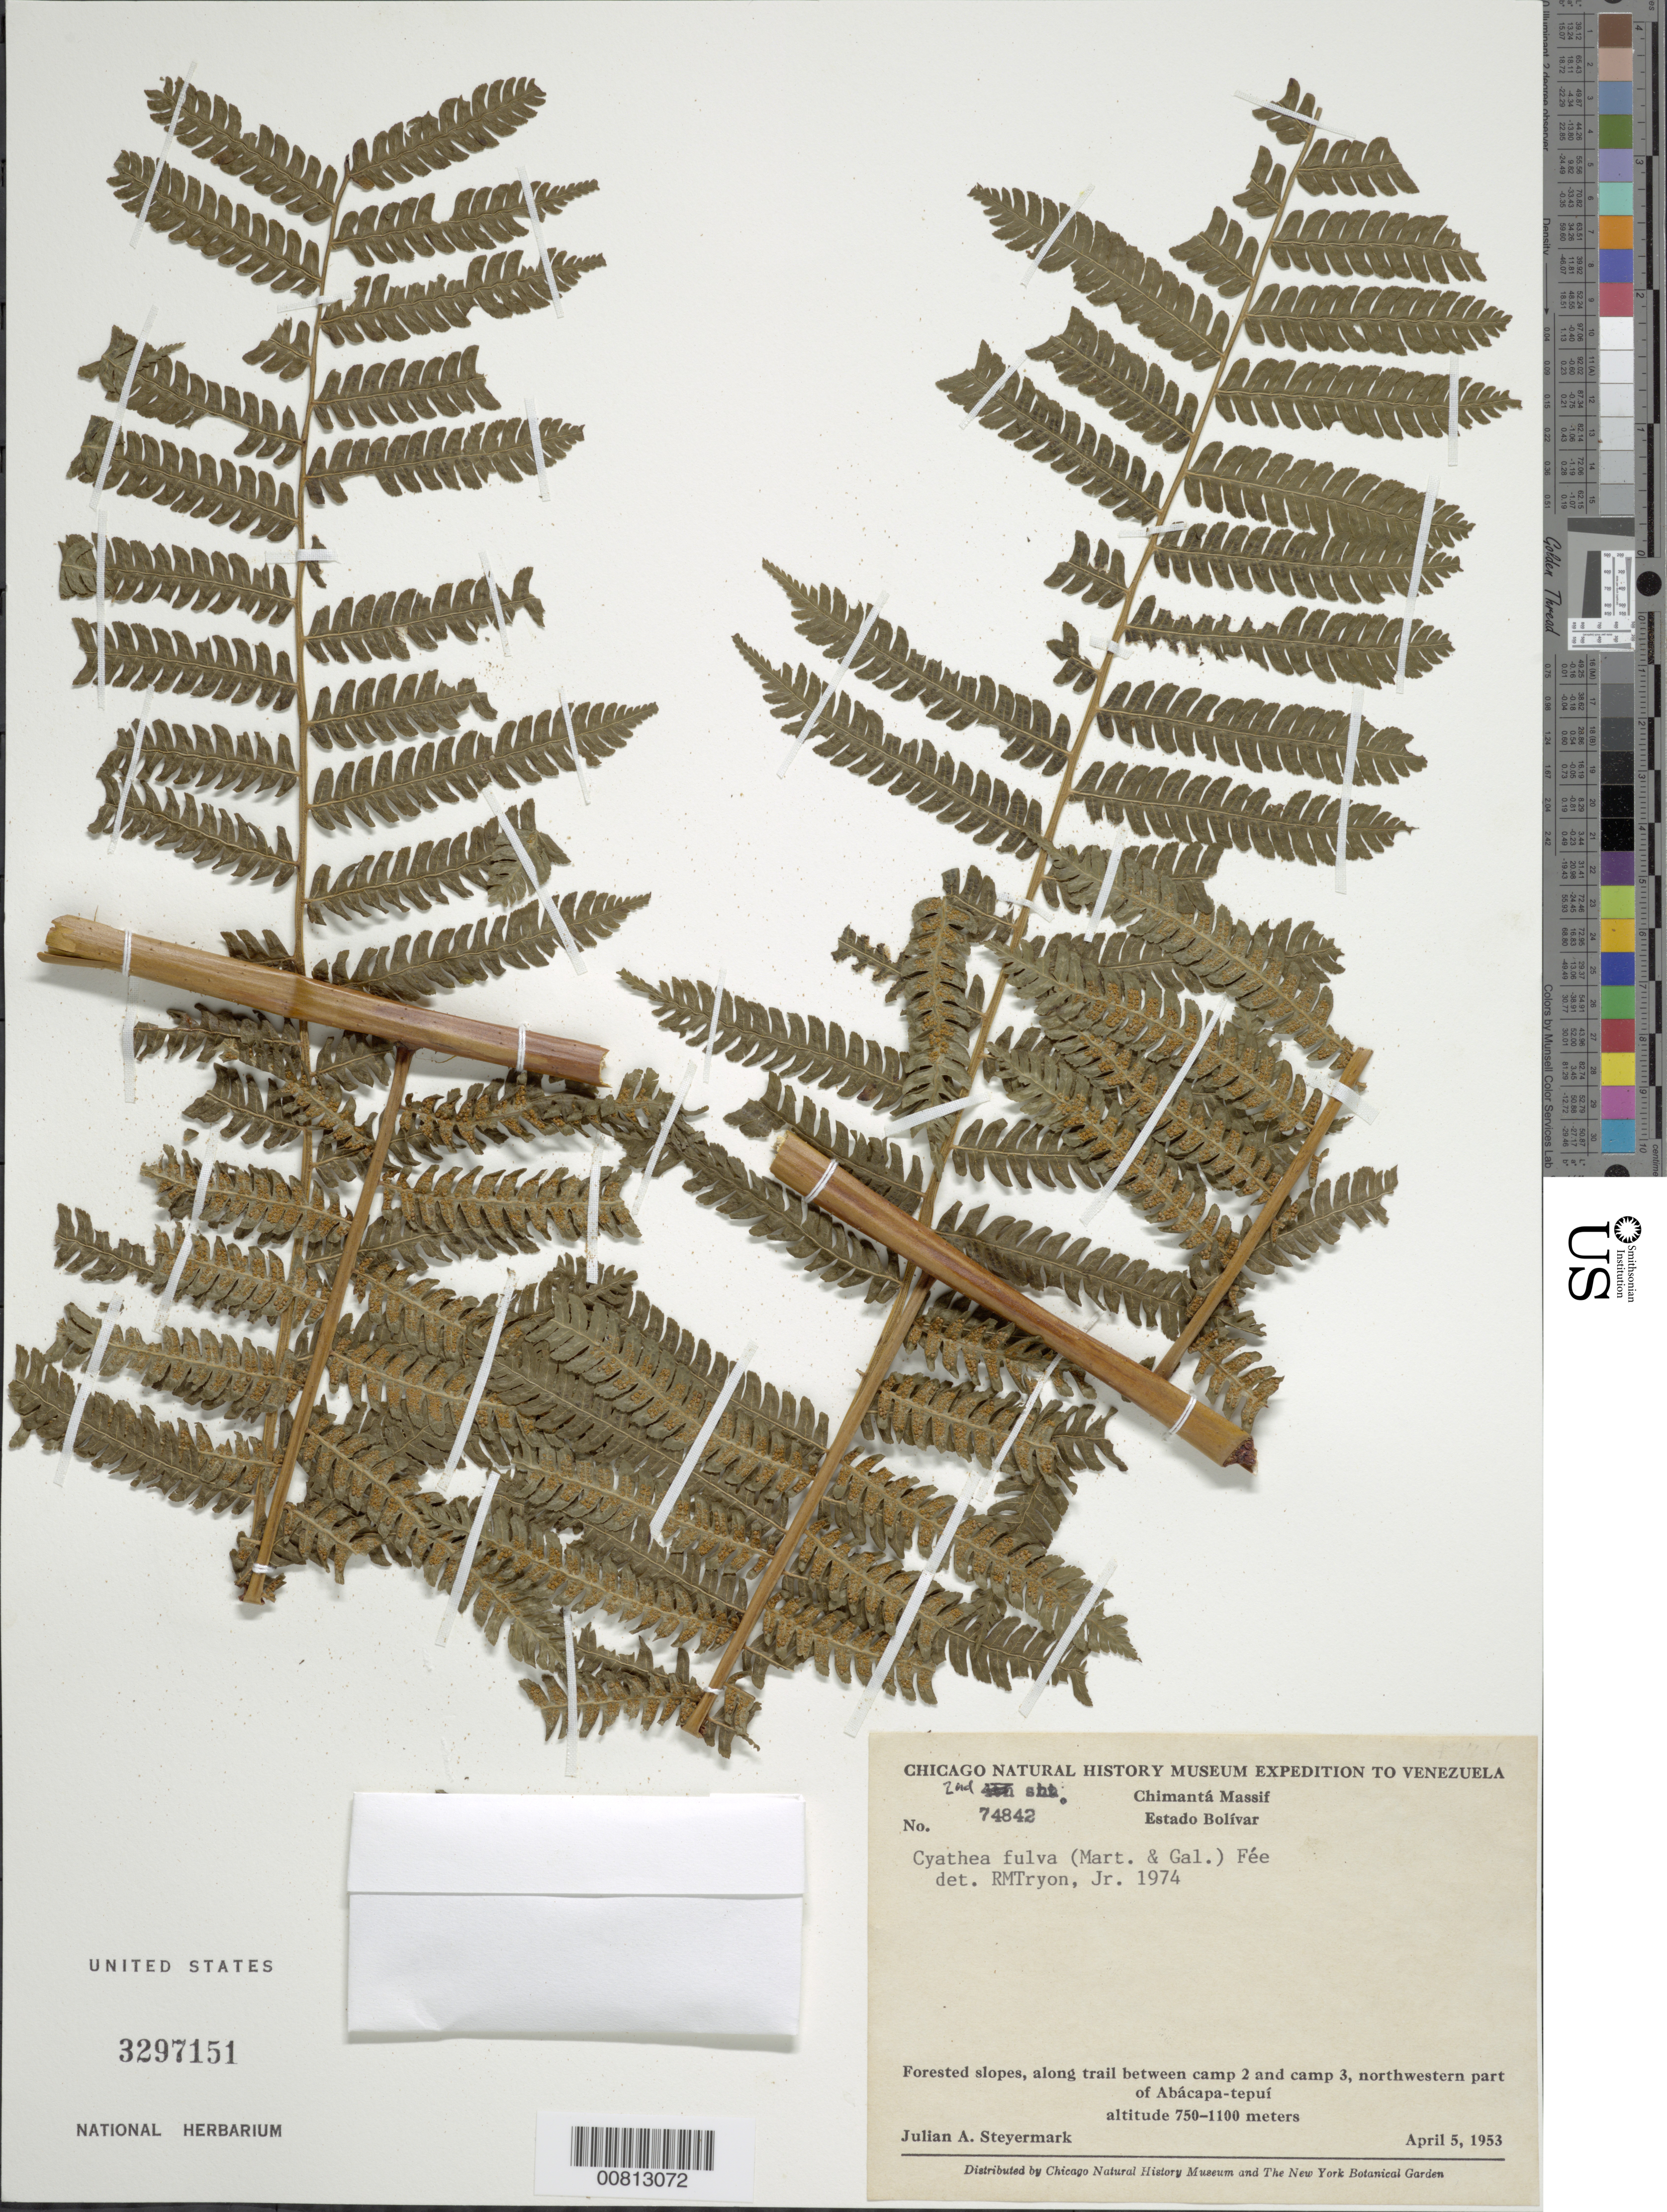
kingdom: Plantae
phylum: Tracheophyta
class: Polypodiopsida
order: Cyatheales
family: Cyatheaceae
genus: Cyathea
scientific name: Cyathea fulva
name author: (M. Martens & Galeotti) Fée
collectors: J. Steyermark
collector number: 74842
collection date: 1953-04-05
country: Venezuela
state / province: Bolivar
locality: Chimantá Massif. Estado Bolívar. Forested slopes, along trail between camp 2 and camp 3, northwestern part of Abácapa-tepuí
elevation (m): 750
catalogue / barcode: US 3297151